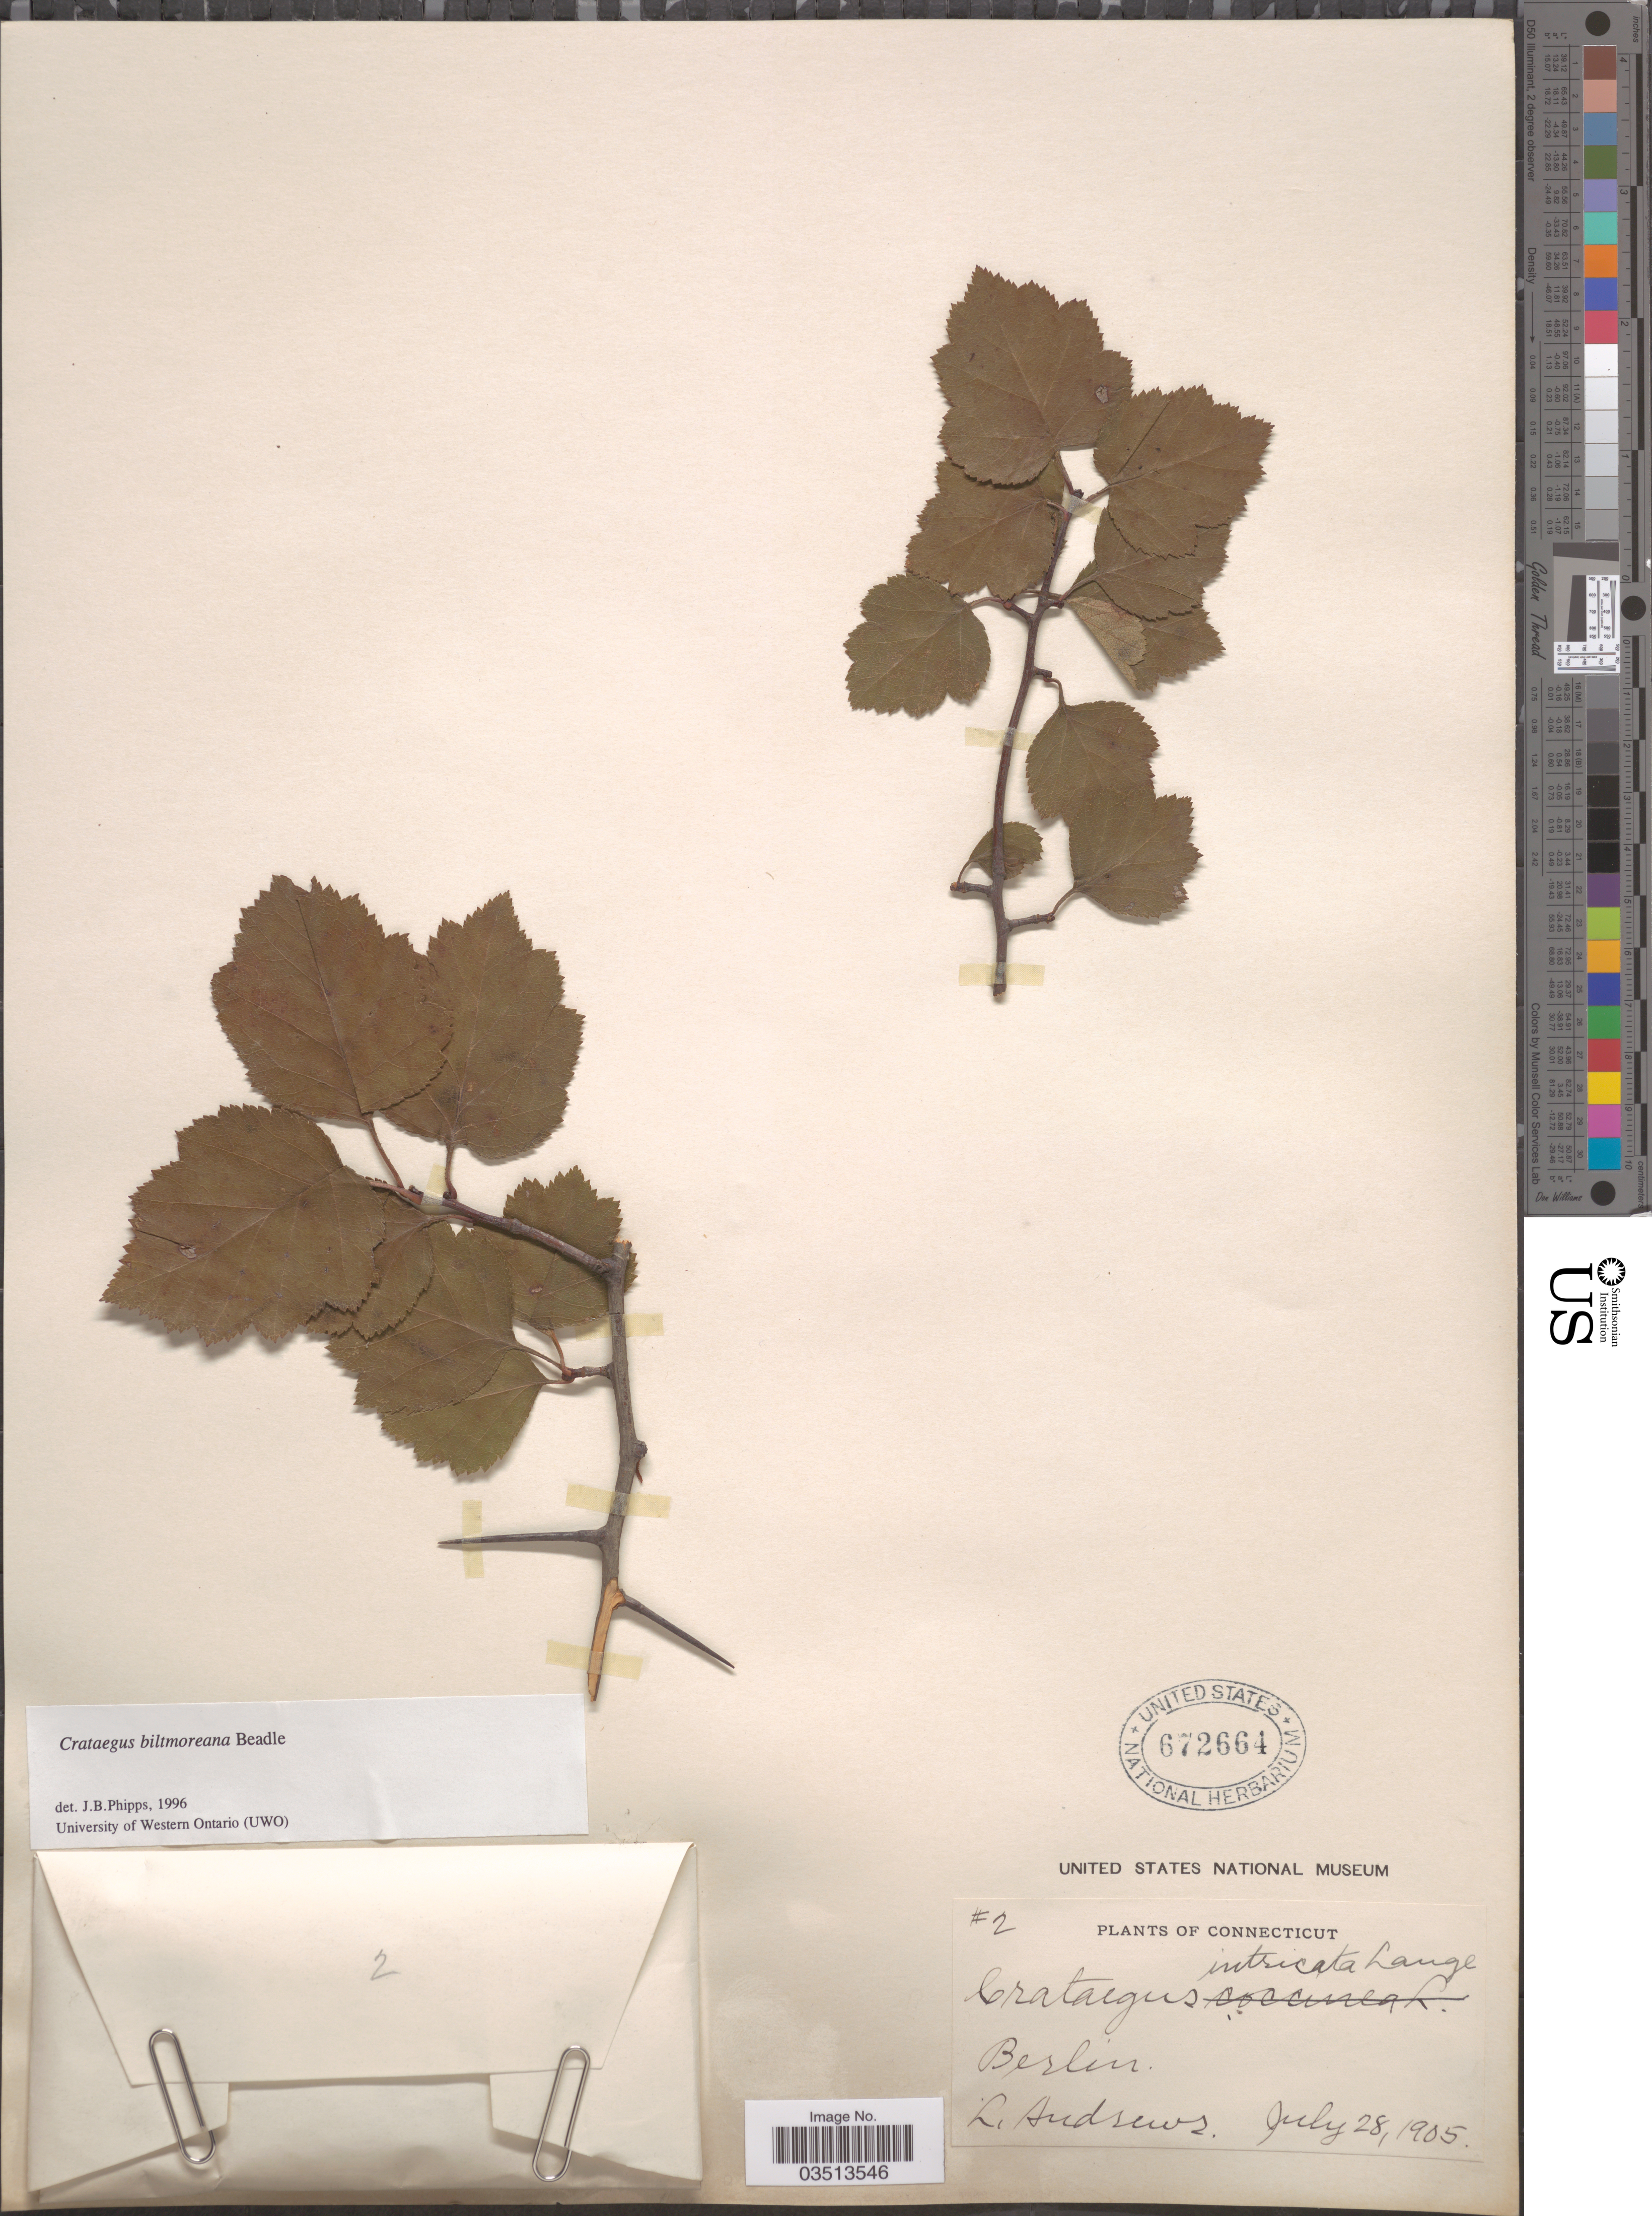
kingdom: Plantae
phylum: Tracheophyta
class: Magnoliopsida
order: Rosales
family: Rosaceae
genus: Crataegus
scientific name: Crataegus biltmoreana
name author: Beadle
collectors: L. Andrews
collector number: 2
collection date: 1905-07-28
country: United States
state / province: Connecticut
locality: Berlin.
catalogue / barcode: US 672664